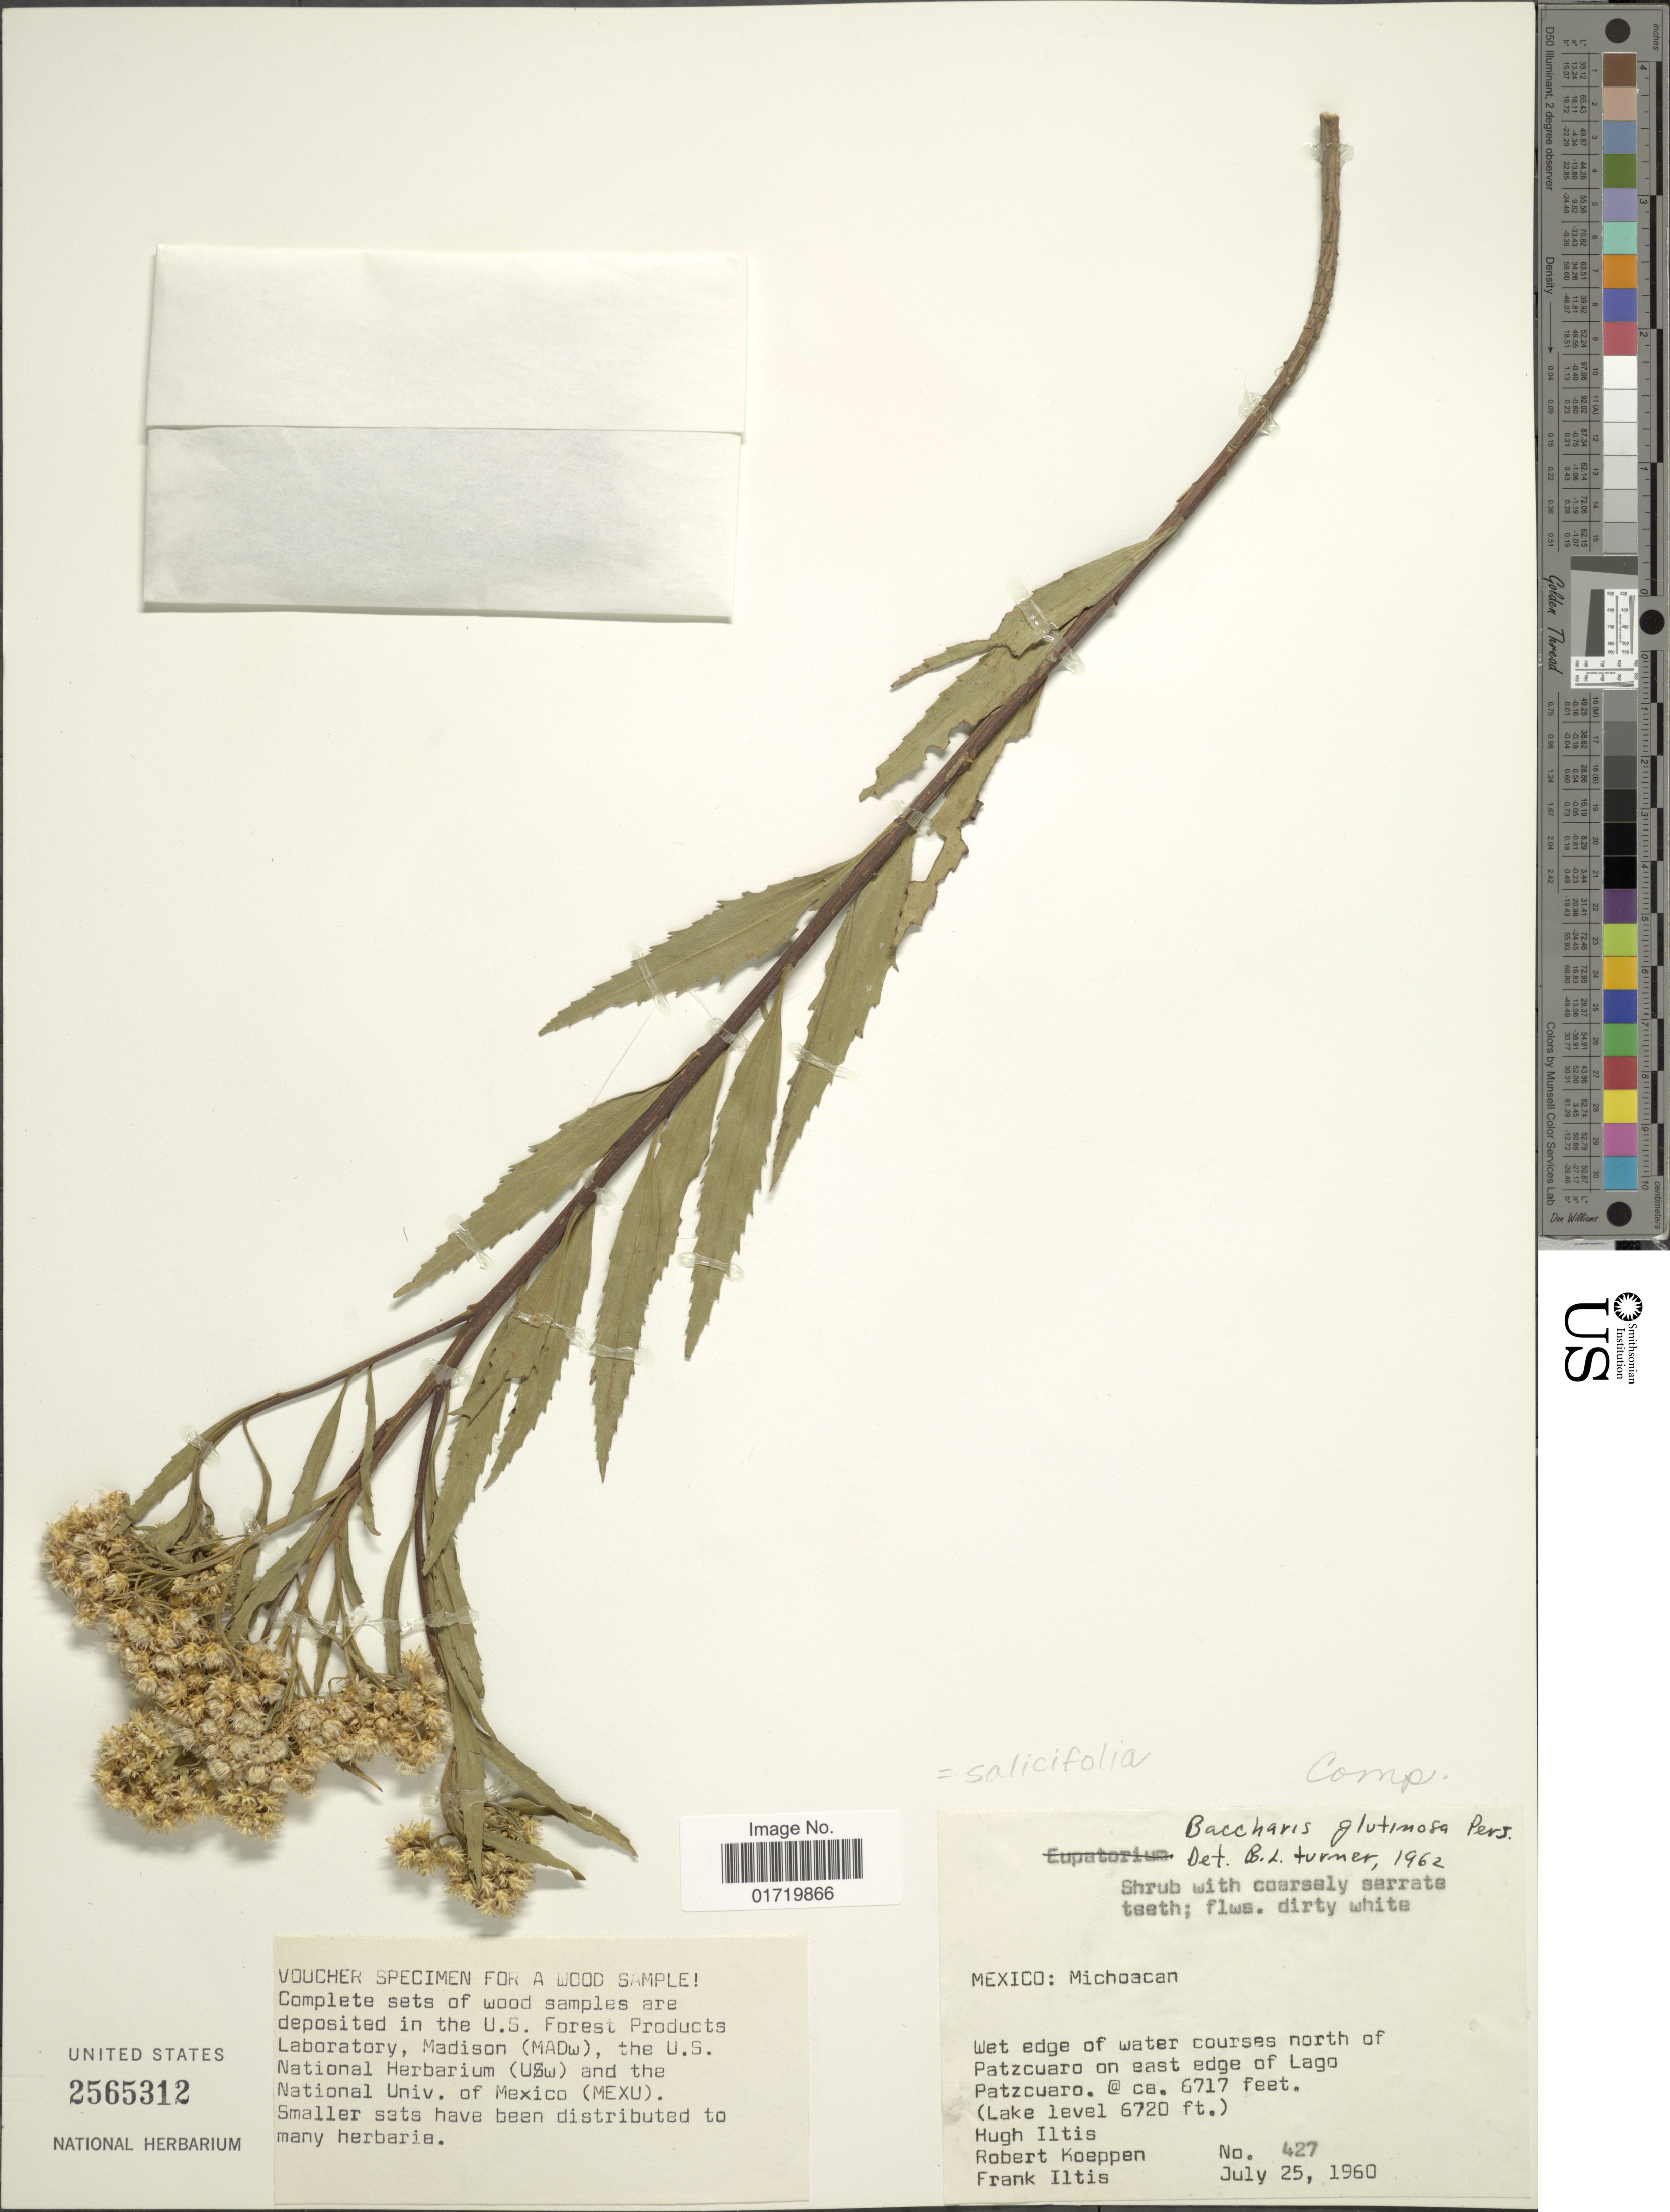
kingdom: Plantae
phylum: Tracheophyta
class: Magnoliopsida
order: Asterales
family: Asteraceae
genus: Baccharis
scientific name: Baccharis salicifolia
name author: (Ruiz & Pav.) Pers.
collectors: H. H. Iltis, R. C. Koeppen & F. S. Iltis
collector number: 427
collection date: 1960-07-25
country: Mexico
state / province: Michoacán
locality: North of Patzcuaro on east edge of Lago Patzcuaro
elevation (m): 2047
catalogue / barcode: US 2565312